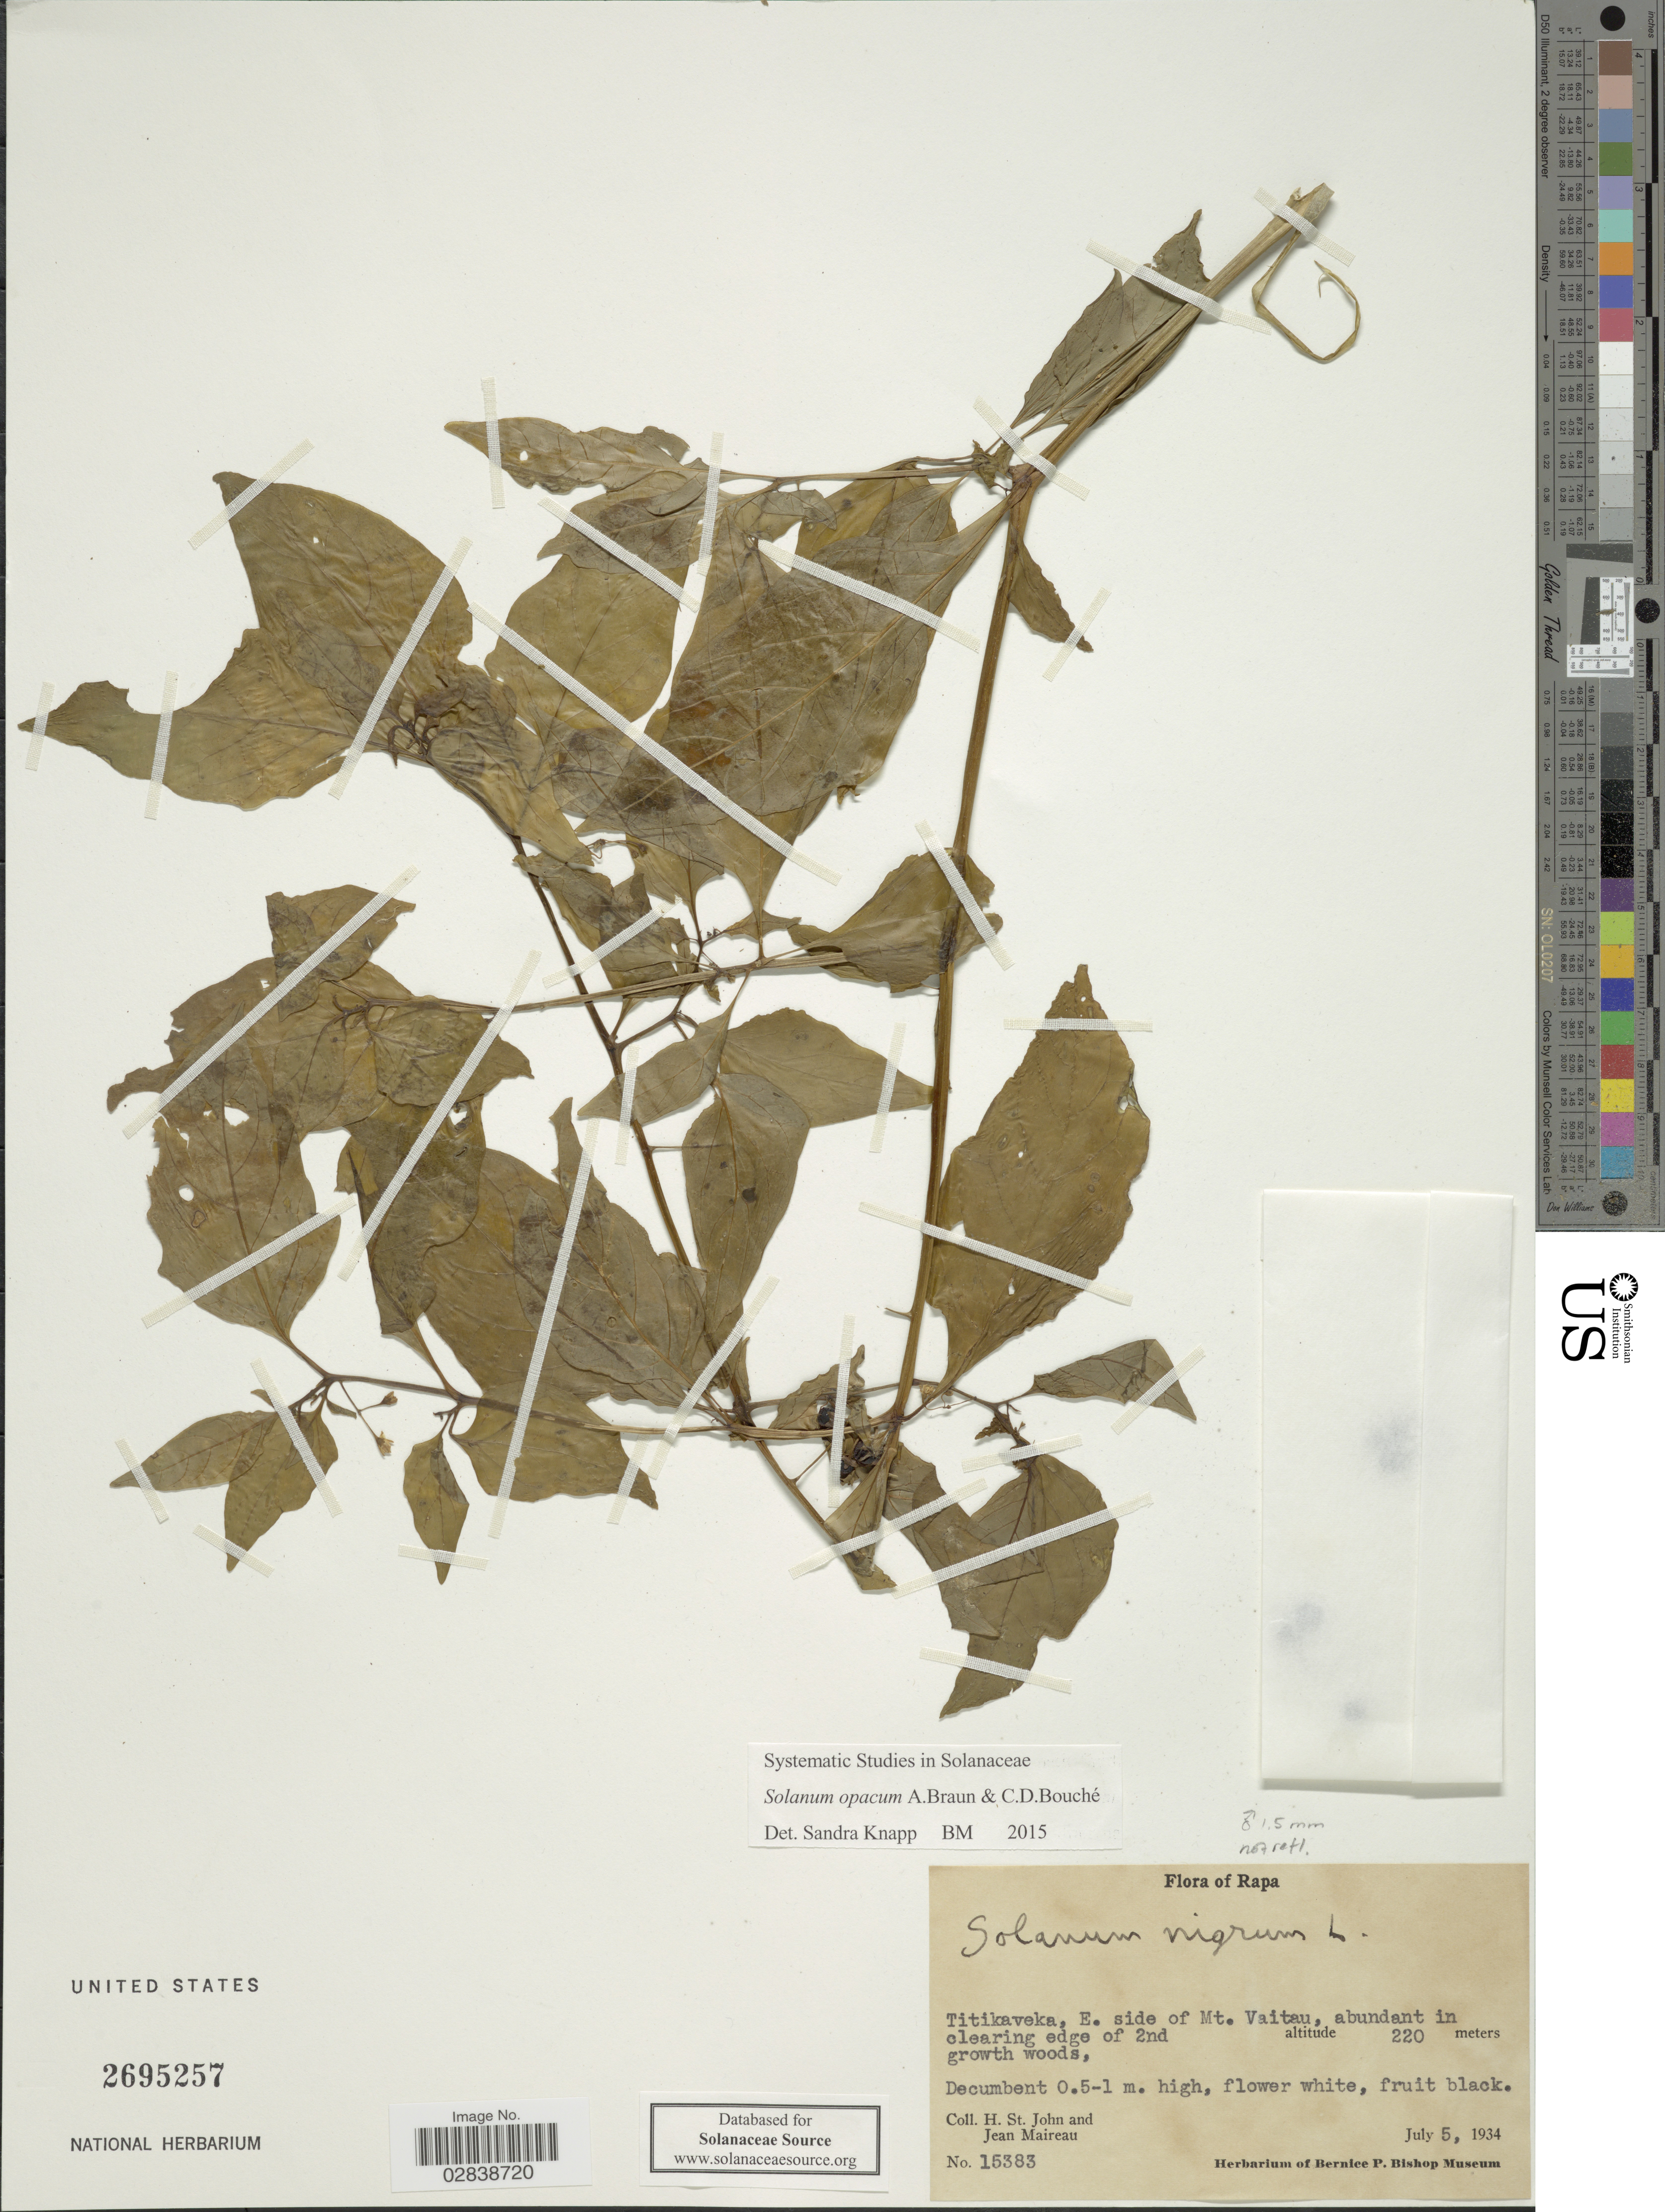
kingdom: Plantae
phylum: Tracheophyta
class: Magnoliopsida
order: Solanales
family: Solanaceae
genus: Solanum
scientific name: Solanum opacum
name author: A. Braun & C.D. Bouché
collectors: H. St. John & J. Maireau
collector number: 15383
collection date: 1934-07-05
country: French Polynesia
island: Rapa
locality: Rapa. Titikaveka, E. side of Mt. Vaitau.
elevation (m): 220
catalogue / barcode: US 2695257